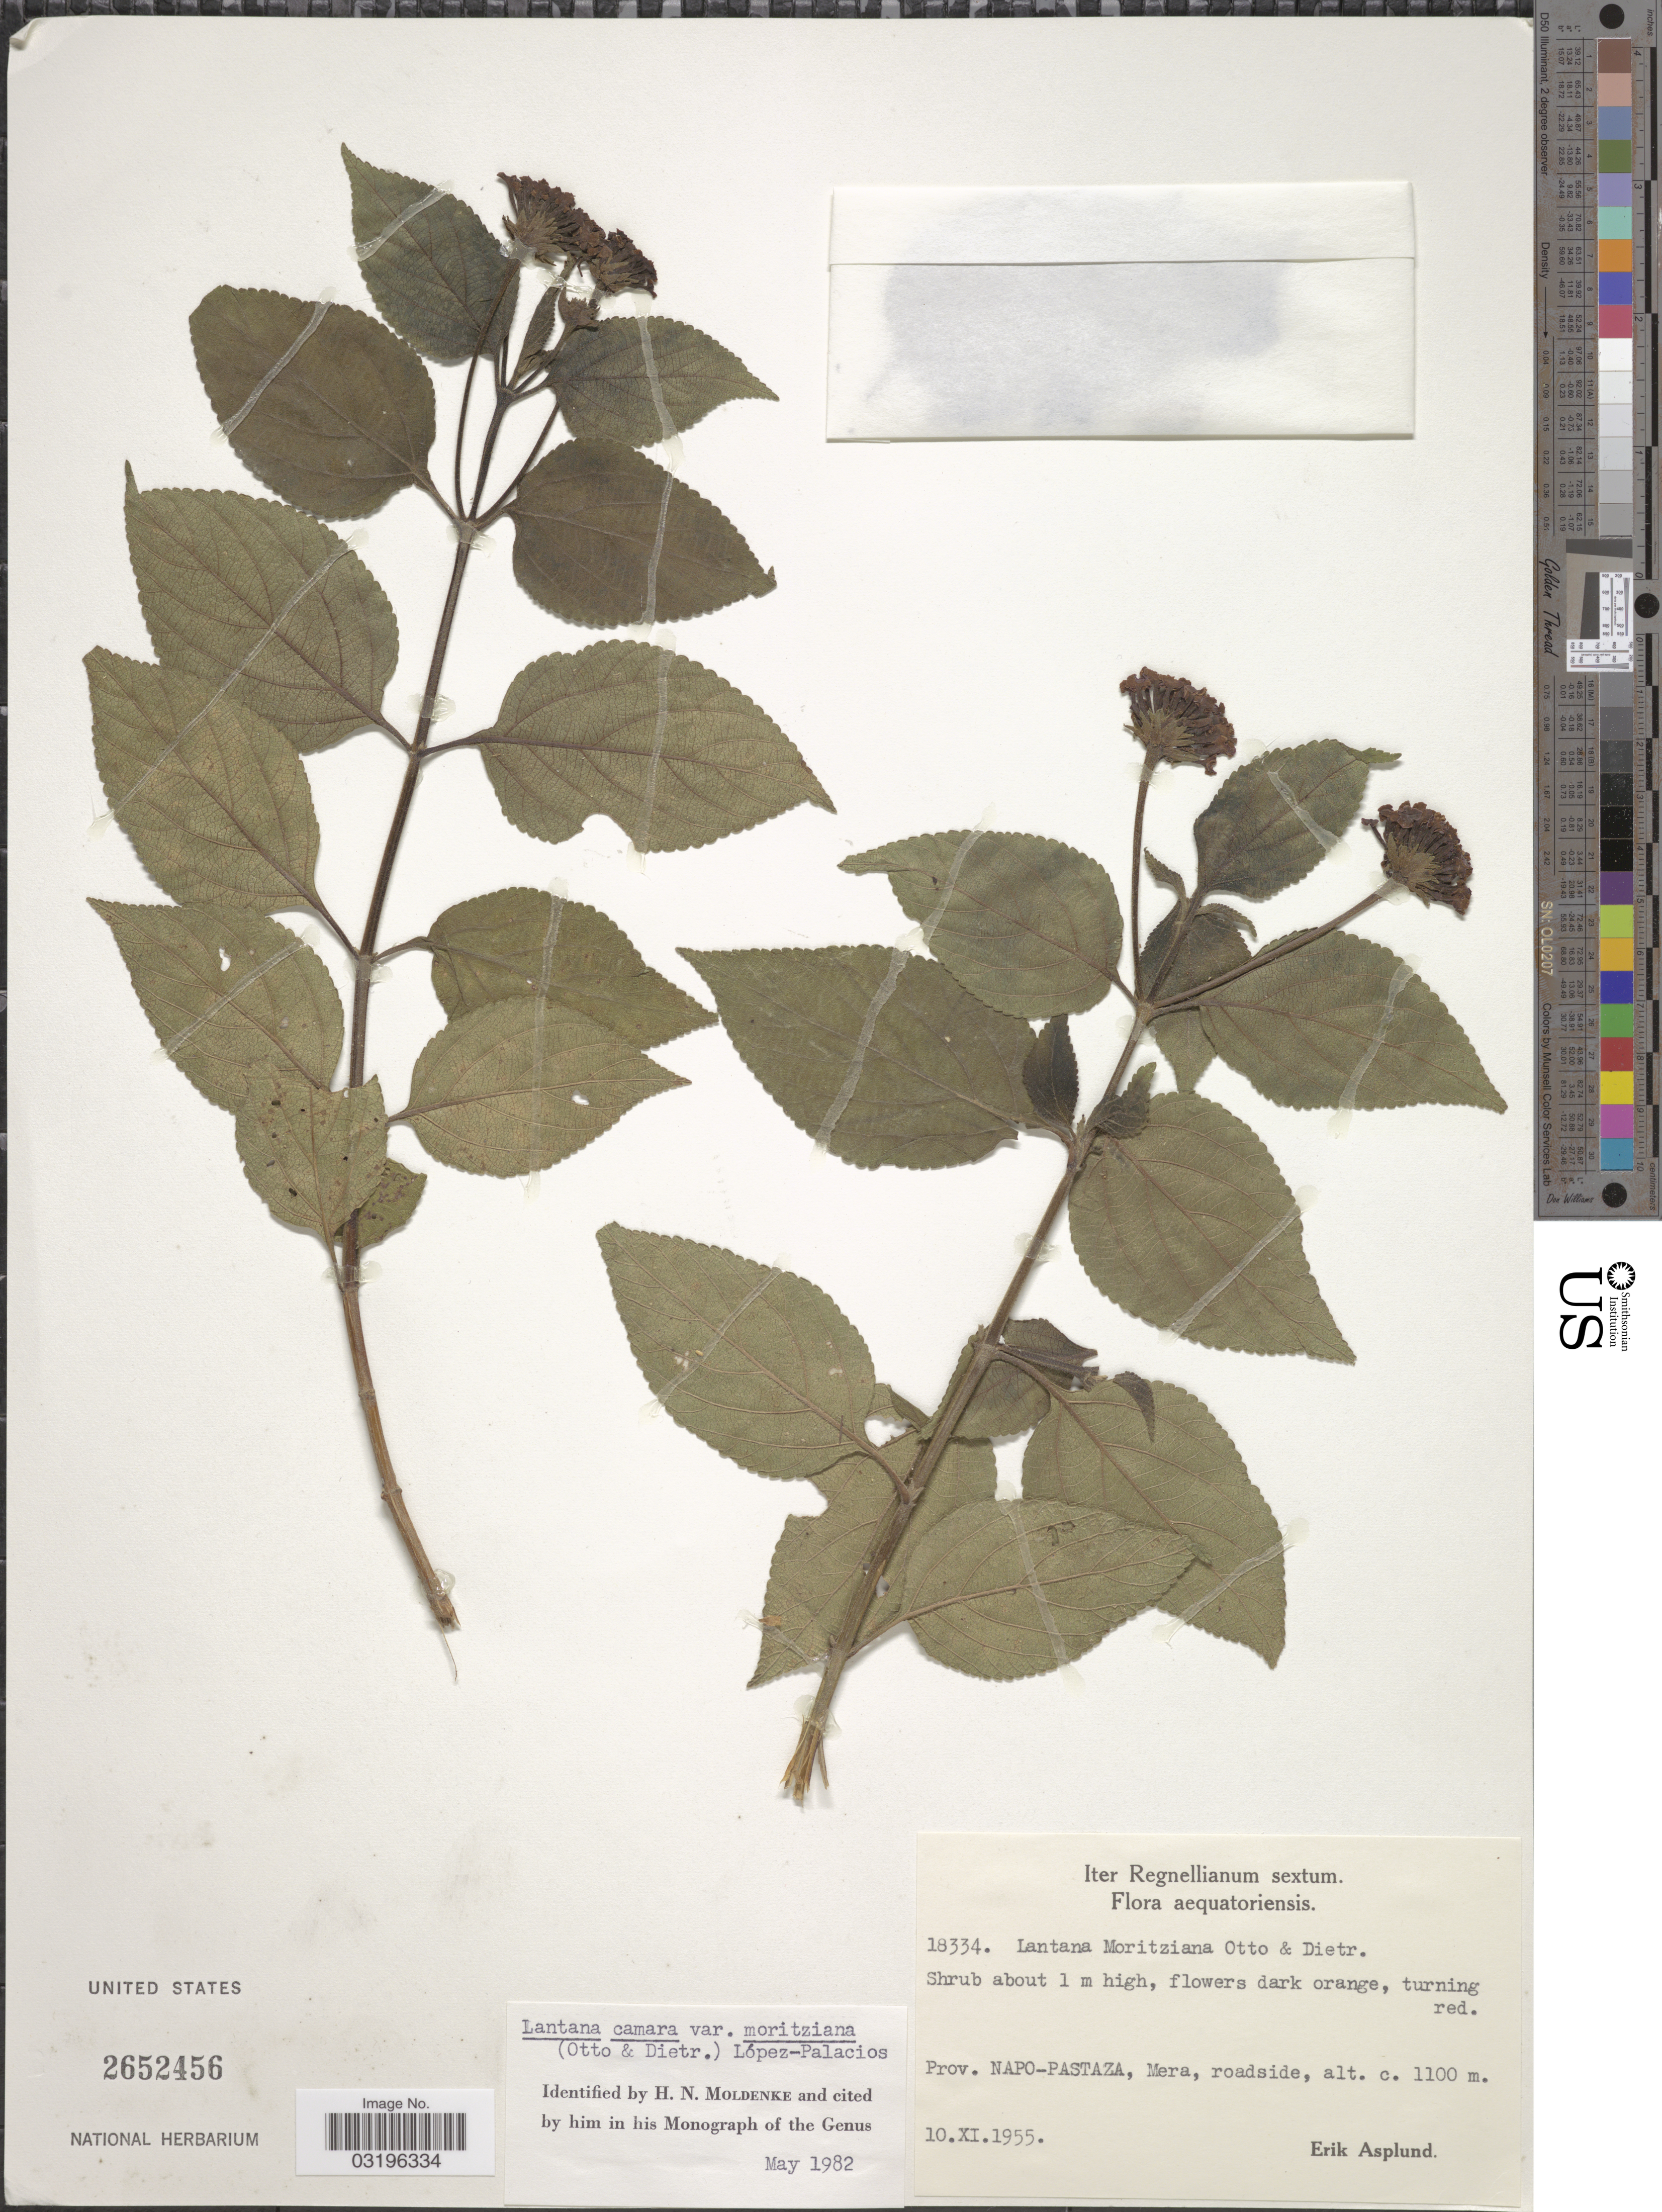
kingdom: Plantae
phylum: Tracheophyta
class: Magnoliopsida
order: Lamiales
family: Verbenaceae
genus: Lantana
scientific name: Lantana camara var. moritziana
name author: (Otto & A. Dietr.) López-Pal.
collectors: E. Asplund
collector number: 18334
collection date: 1955-11-10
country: Ecuador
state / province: Napo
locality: Prov. Napo-Pastaza, Mera, roadside.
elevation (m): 1100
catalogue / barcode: US 2652456